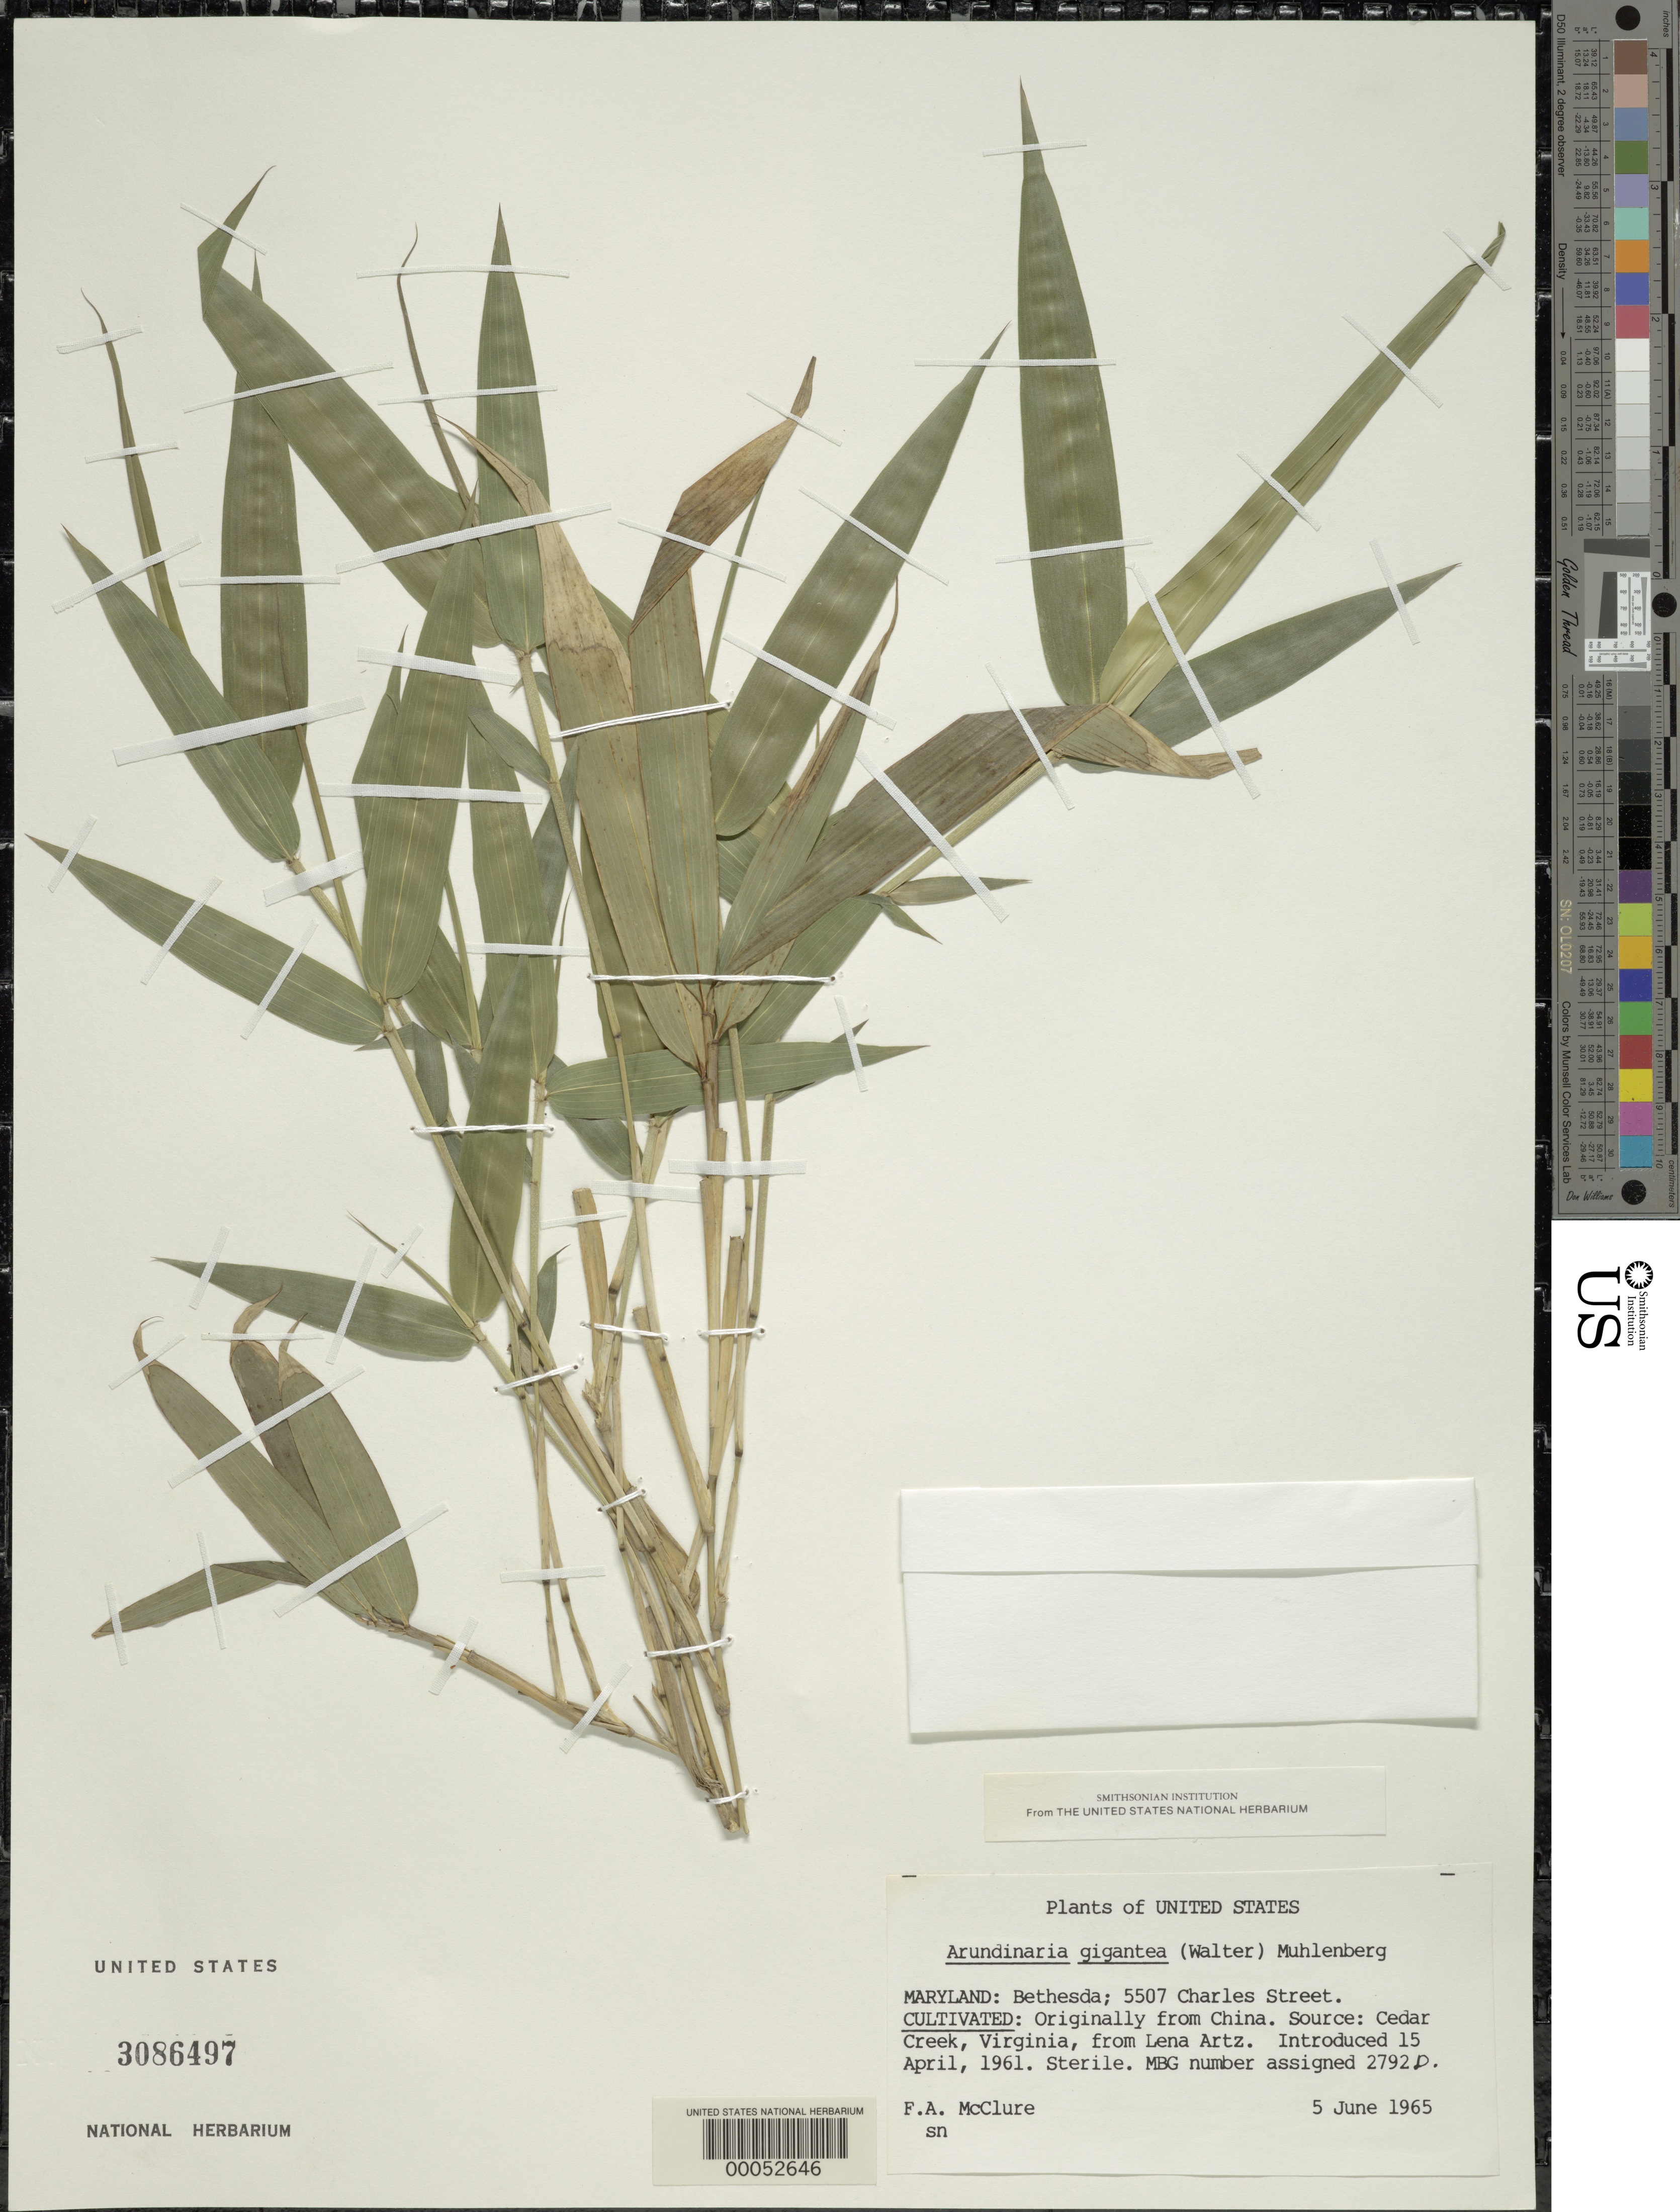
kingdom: Plantae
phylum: Tracheophyta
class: Liliopsida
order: Poales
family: Poaceae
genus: Arundinaria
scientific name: Arundinaria gigantea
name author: (Walter) Muhl.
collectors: F. A. McClure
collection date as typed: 05 Jun 1965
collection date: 1965-06-05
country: United States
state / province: Maryland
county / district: Montgomery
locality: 5507 Charles Street, Bethesda (McClure's garden)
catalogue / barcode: US 3086497